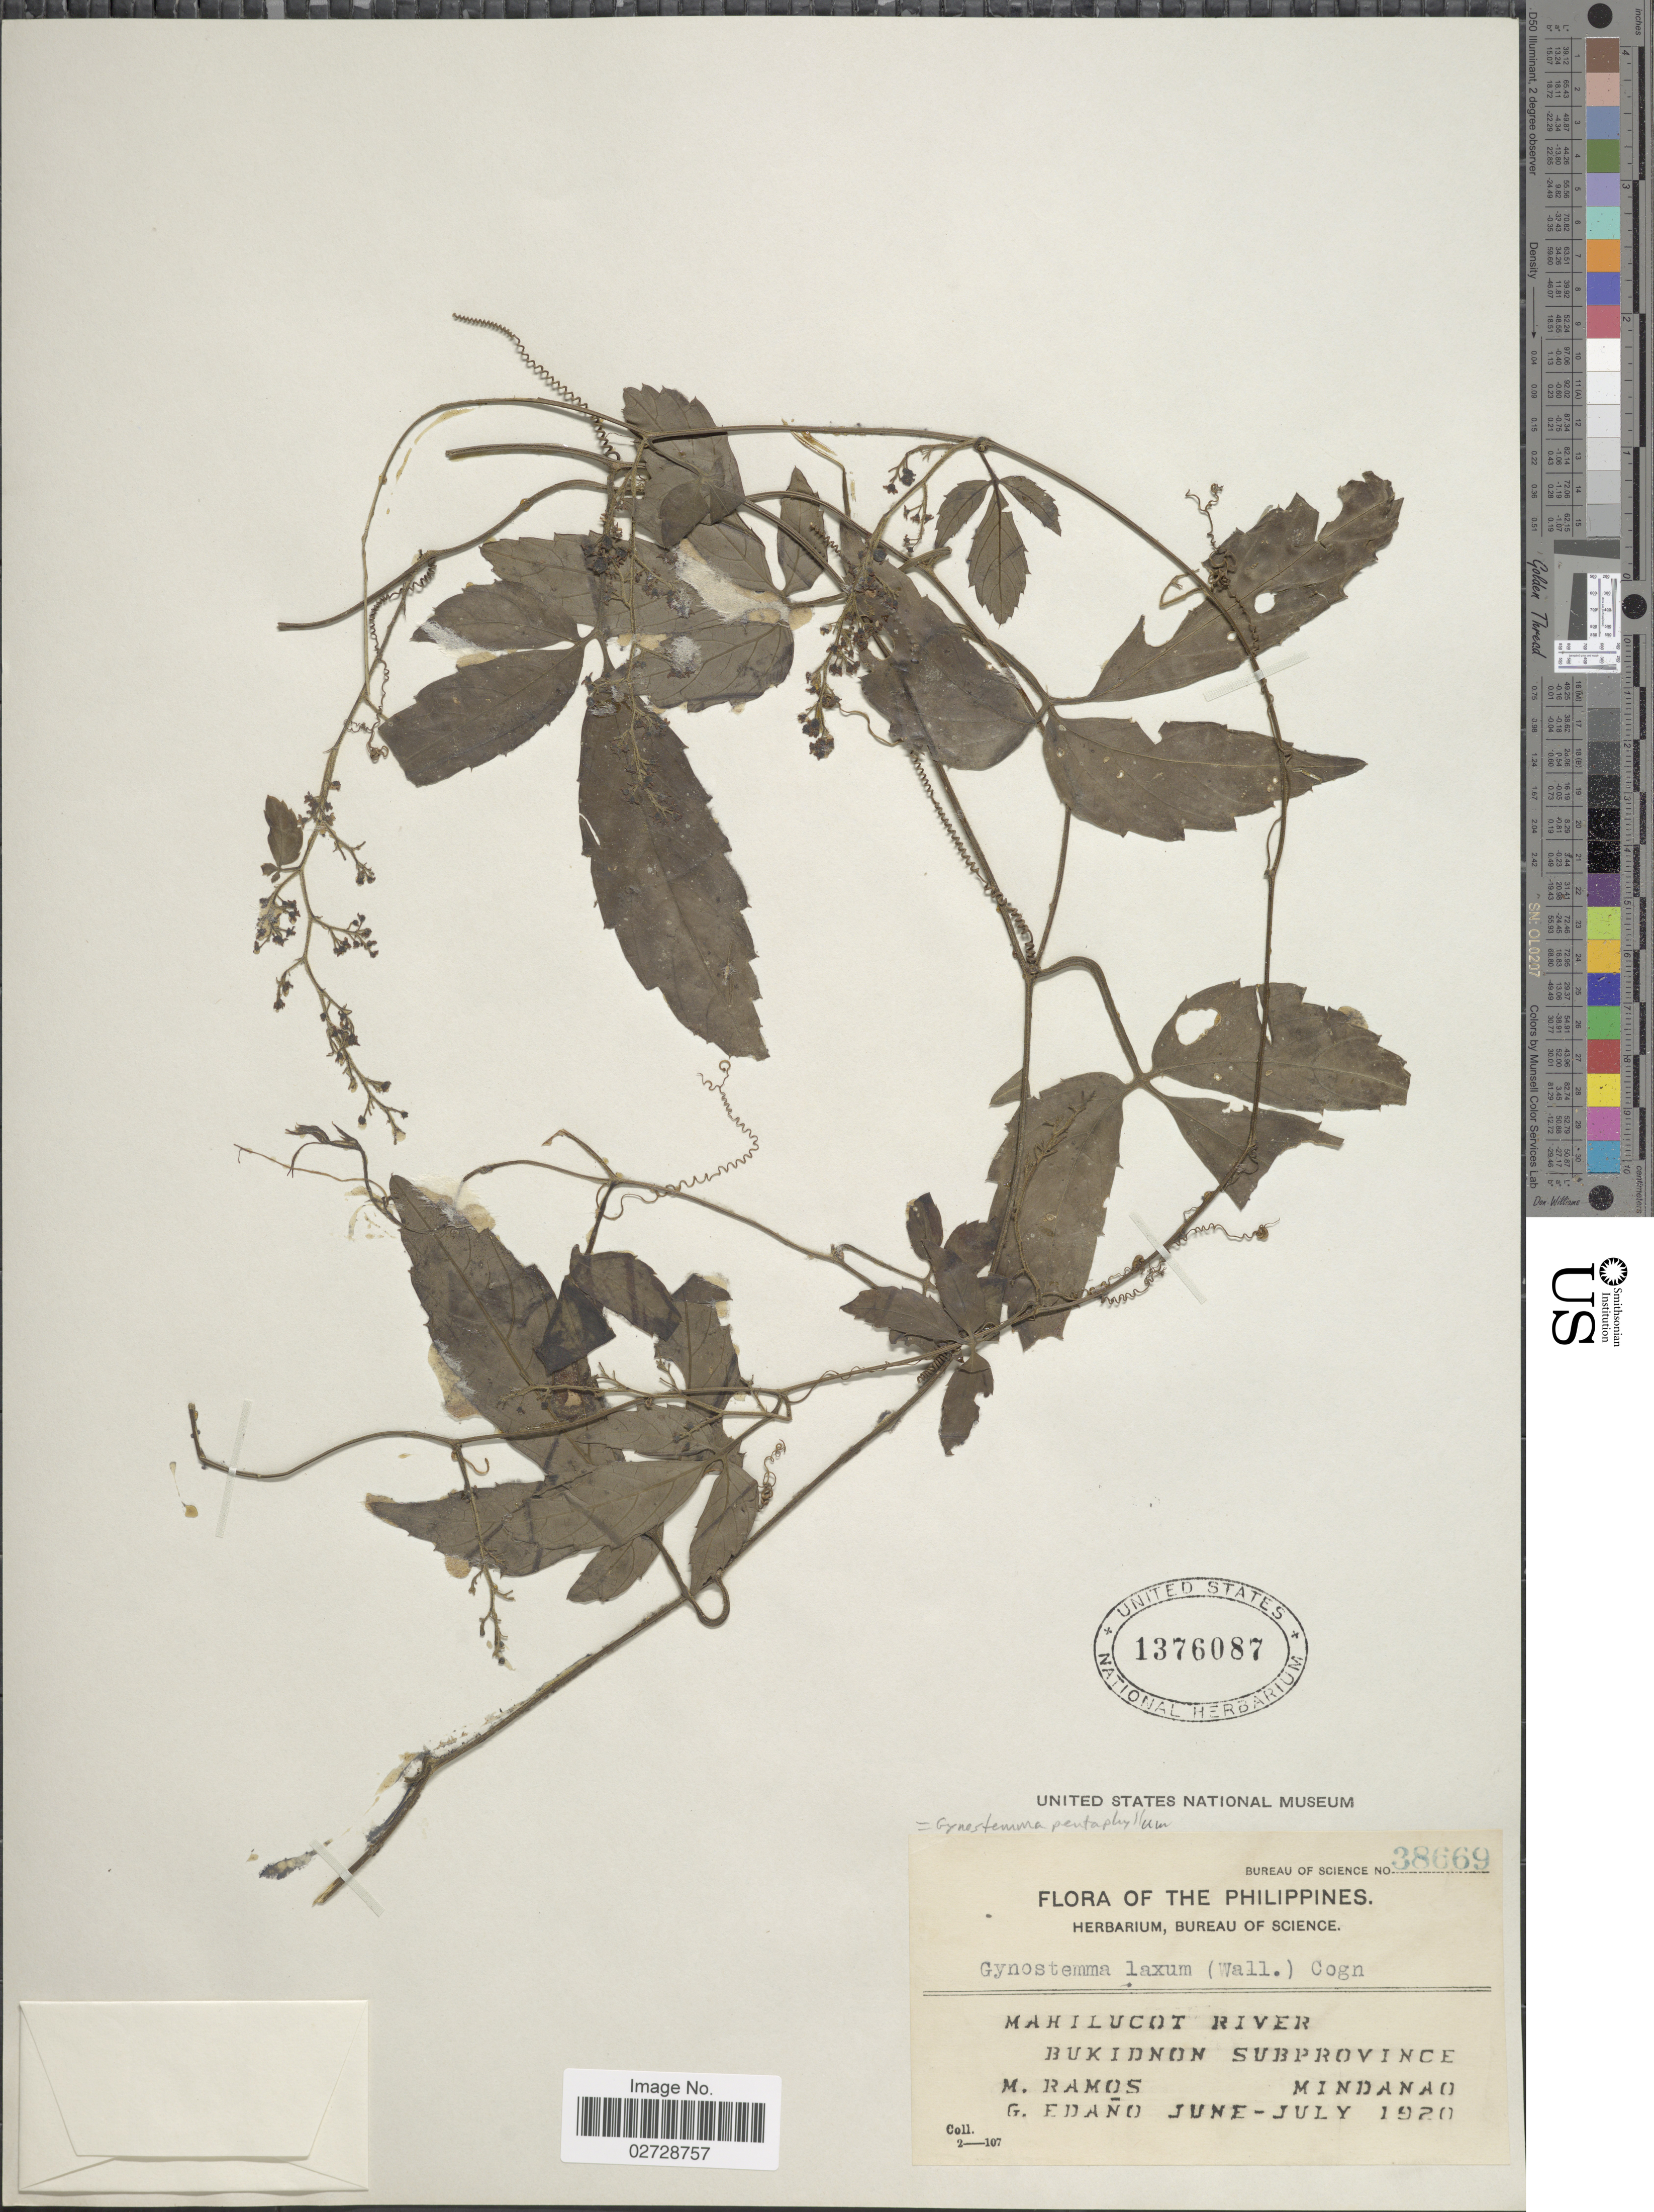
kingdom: Plantae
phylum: Tracheophyta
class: Magnoliopsida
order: Cucurbitales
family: Cucurbitaceae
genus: Gynostemma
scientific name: Gynostemma pentaphyllum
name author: (Thunb.) Makino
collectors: M. Ramos & G. Edaño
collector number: Bureau of Science38669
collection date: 1920-06/1920-07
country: Philippines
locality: Mahilucot River. Bukidnon Subprovince. Mindanao.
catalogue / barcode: US 1376087